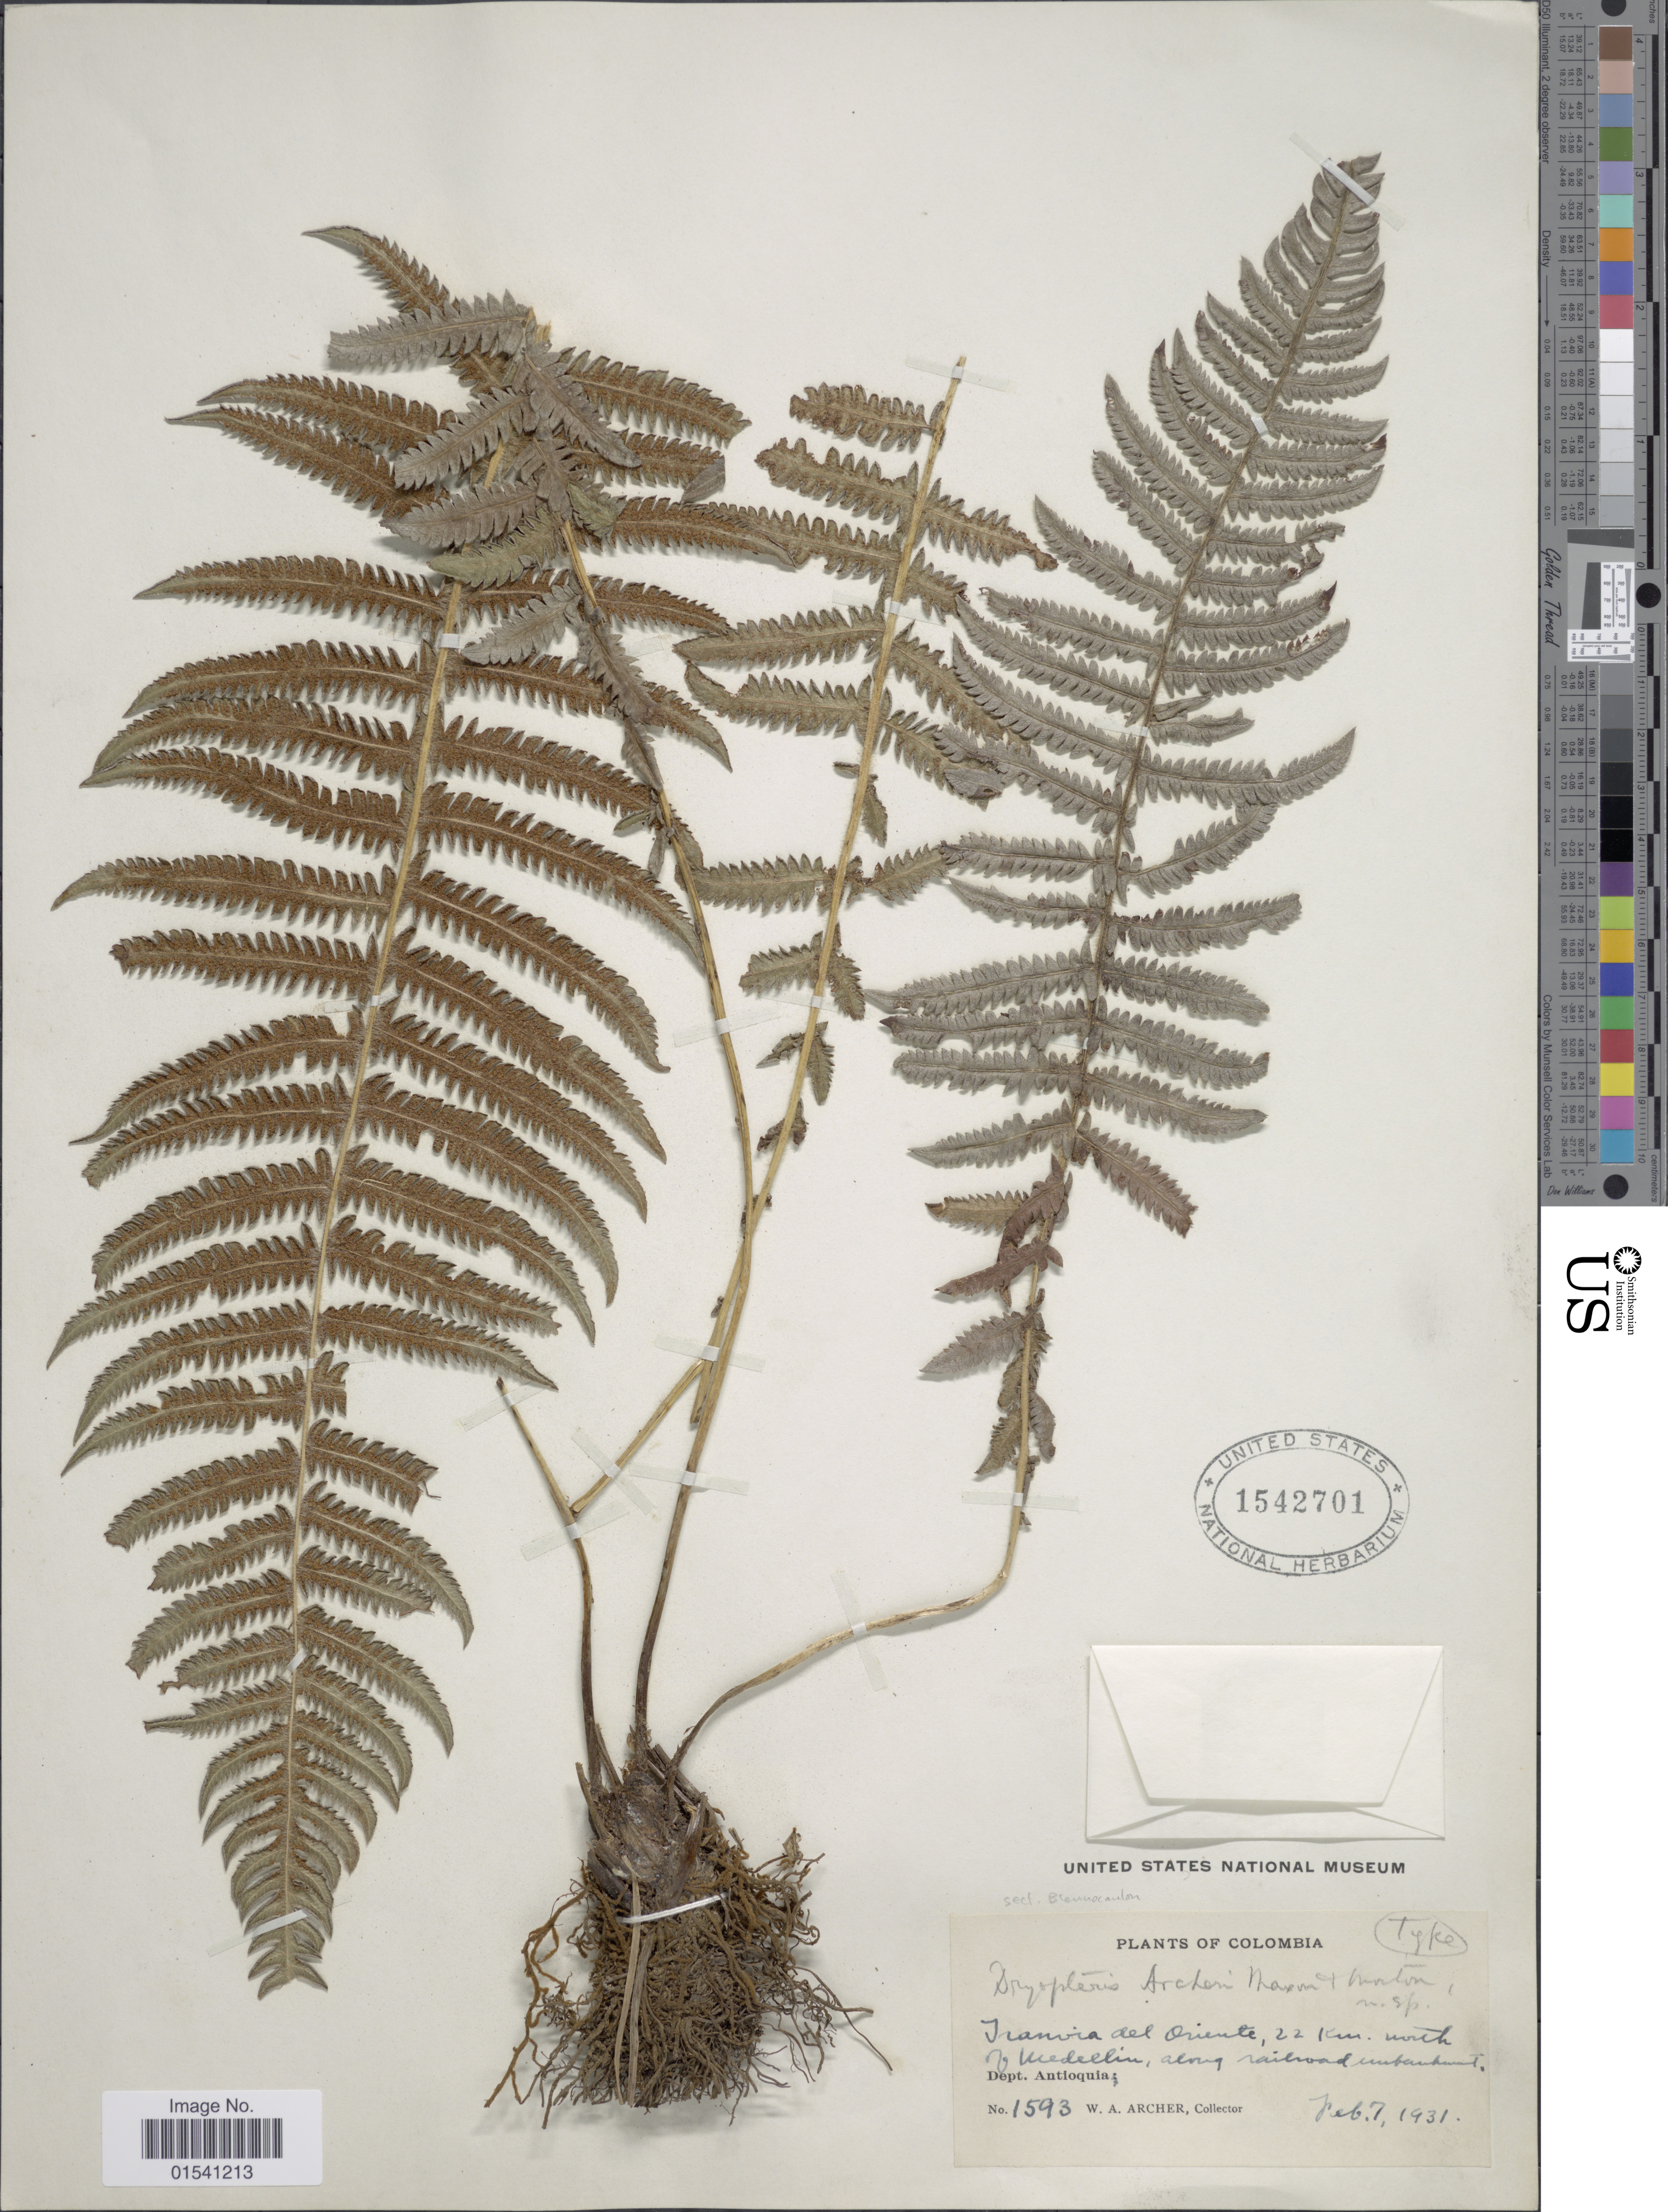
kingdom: Plantae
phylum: Tracheophyta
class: Polypodiopsida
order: Polypodiales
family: Thelypteridaceae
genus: Amauropelta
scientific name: Amauropelta sp.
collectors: W. A. Archer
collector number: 1593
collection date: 1931-02-07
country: Colombia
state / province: Antioquia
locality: Tranvia del Oriente, 22 km north of Medellin, along roadside embarkment, Dept. Antioquia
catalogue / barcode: US 1542701